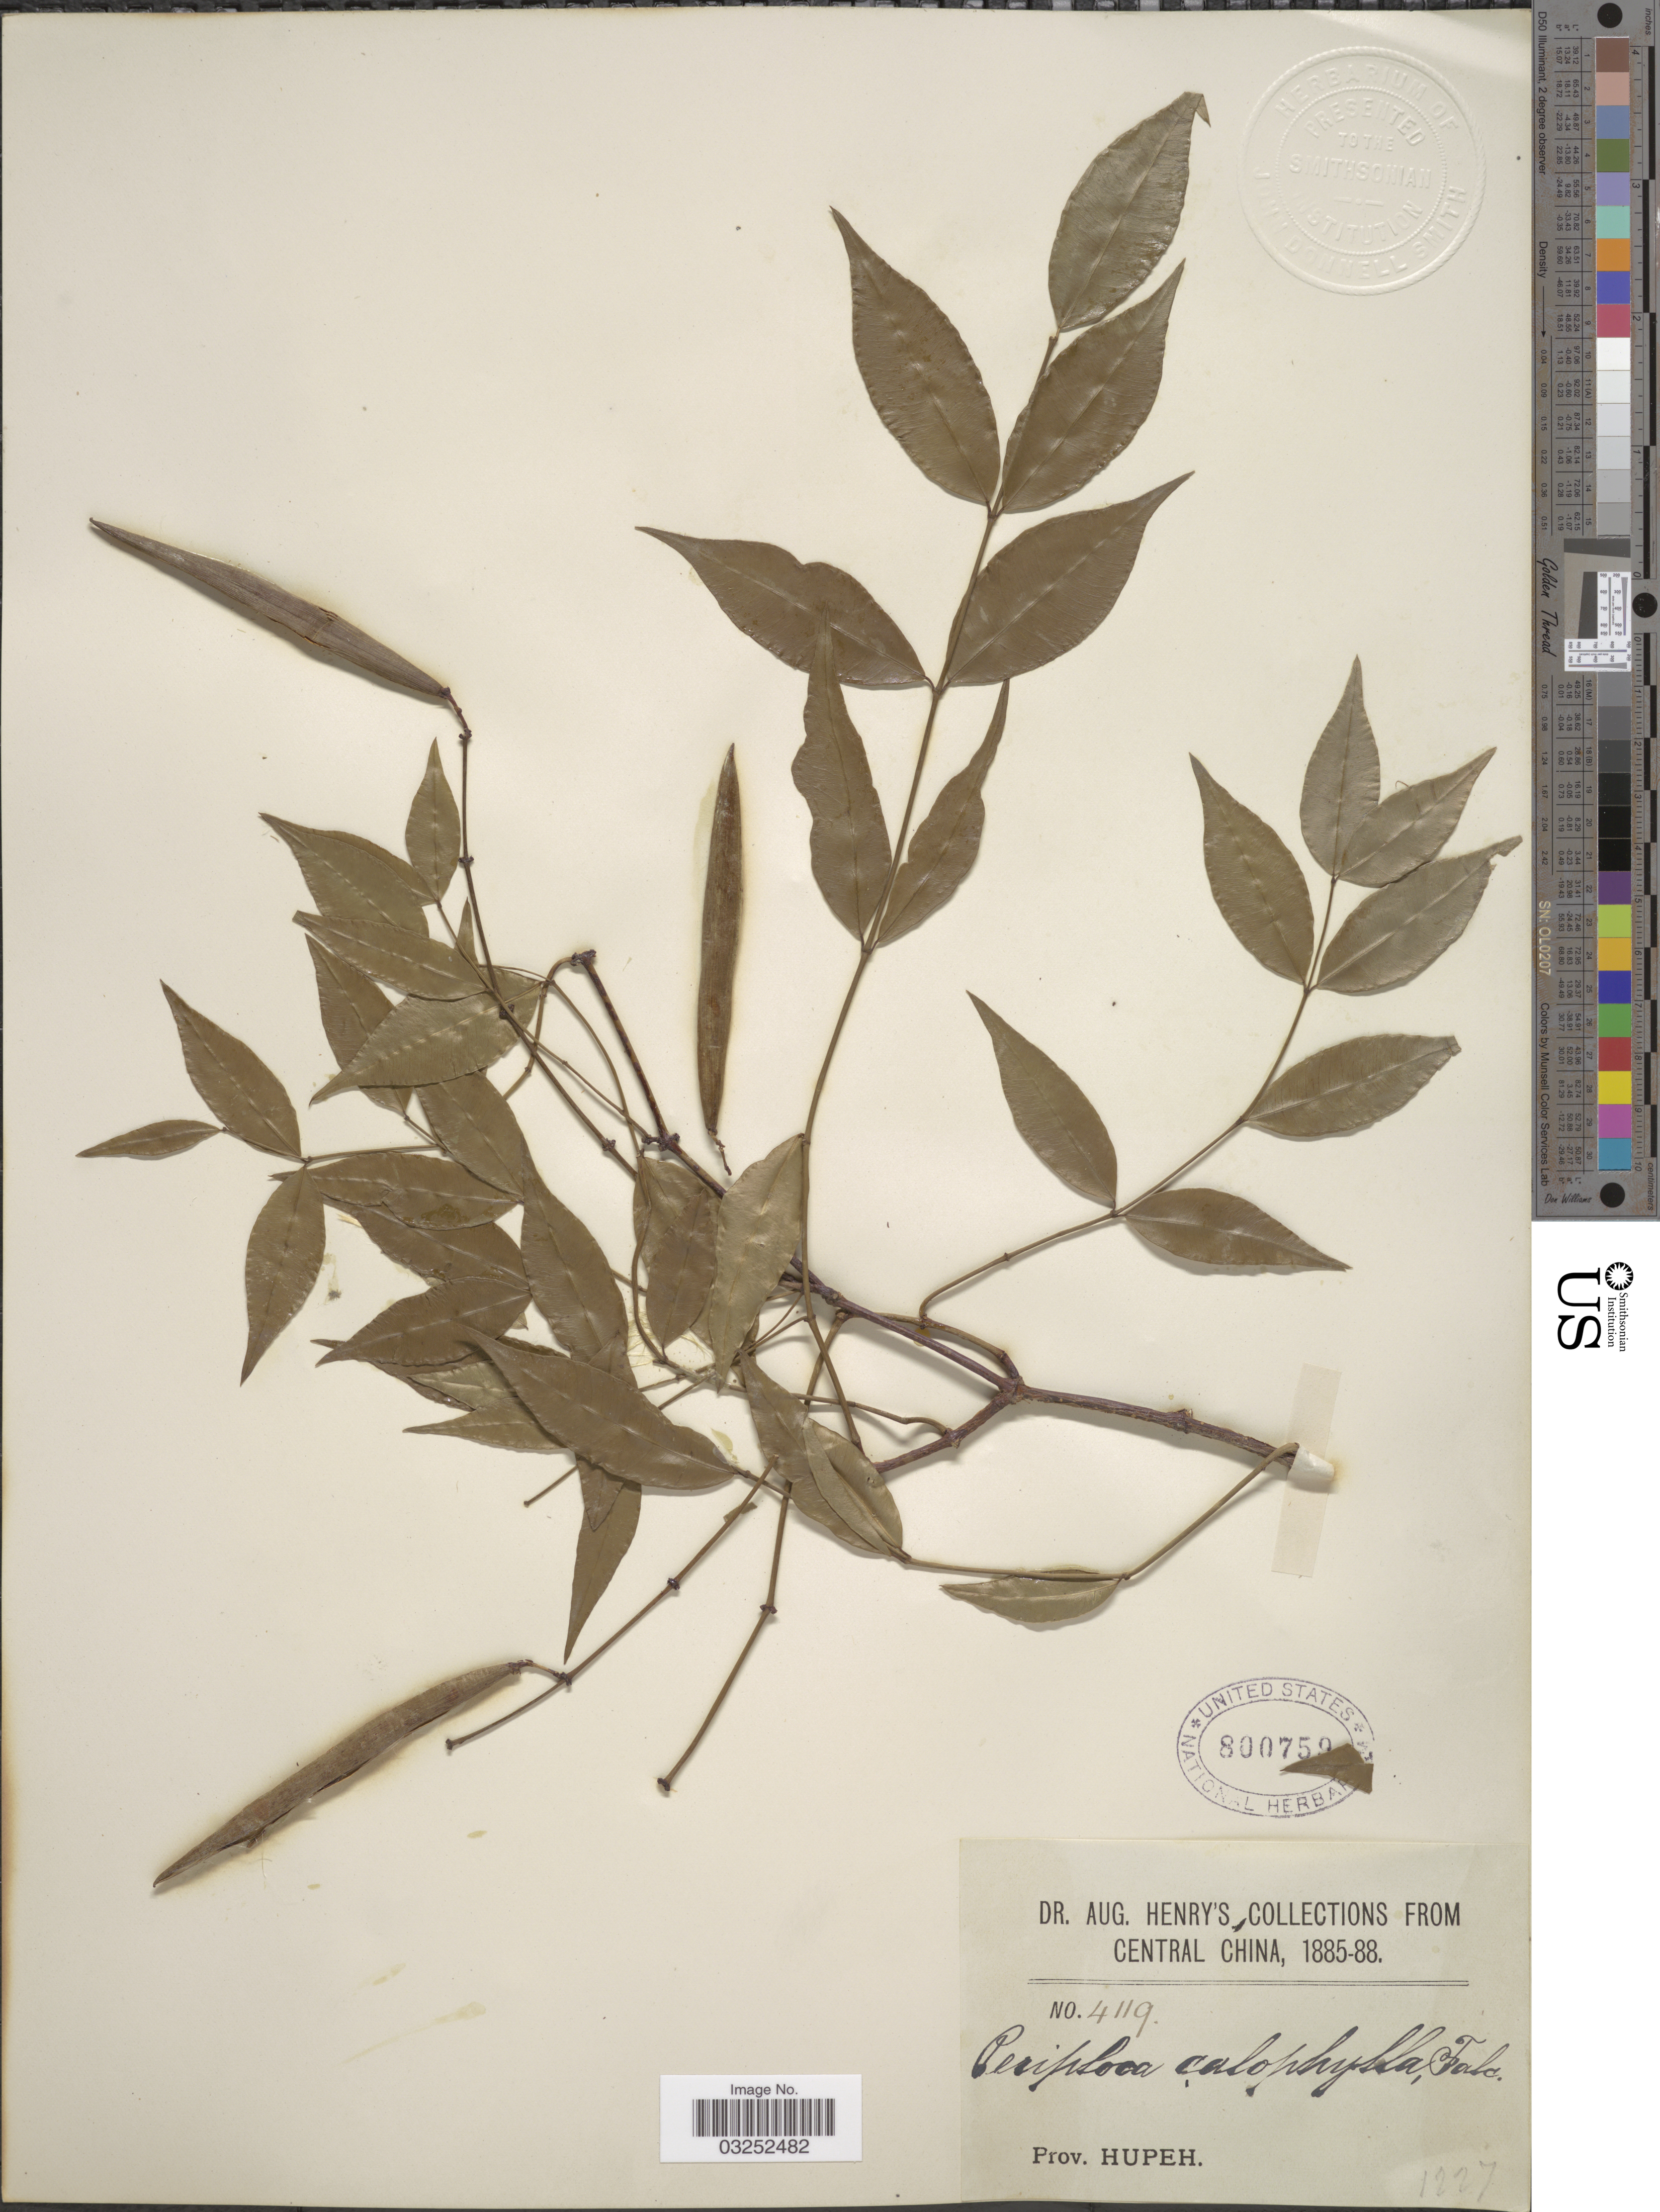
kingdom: Plantae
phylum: Tracheophyta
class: Magnoliopsida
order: Gentianales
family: Apocynaceae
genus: Periploca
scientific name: Periploca calophylla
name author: Rich. & Quart.-Dill.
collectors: A. Henry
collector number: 4119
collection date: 1885/1888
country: China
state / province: Hubei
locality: Central China. Prov. Hupeh.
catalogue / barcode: US 800759